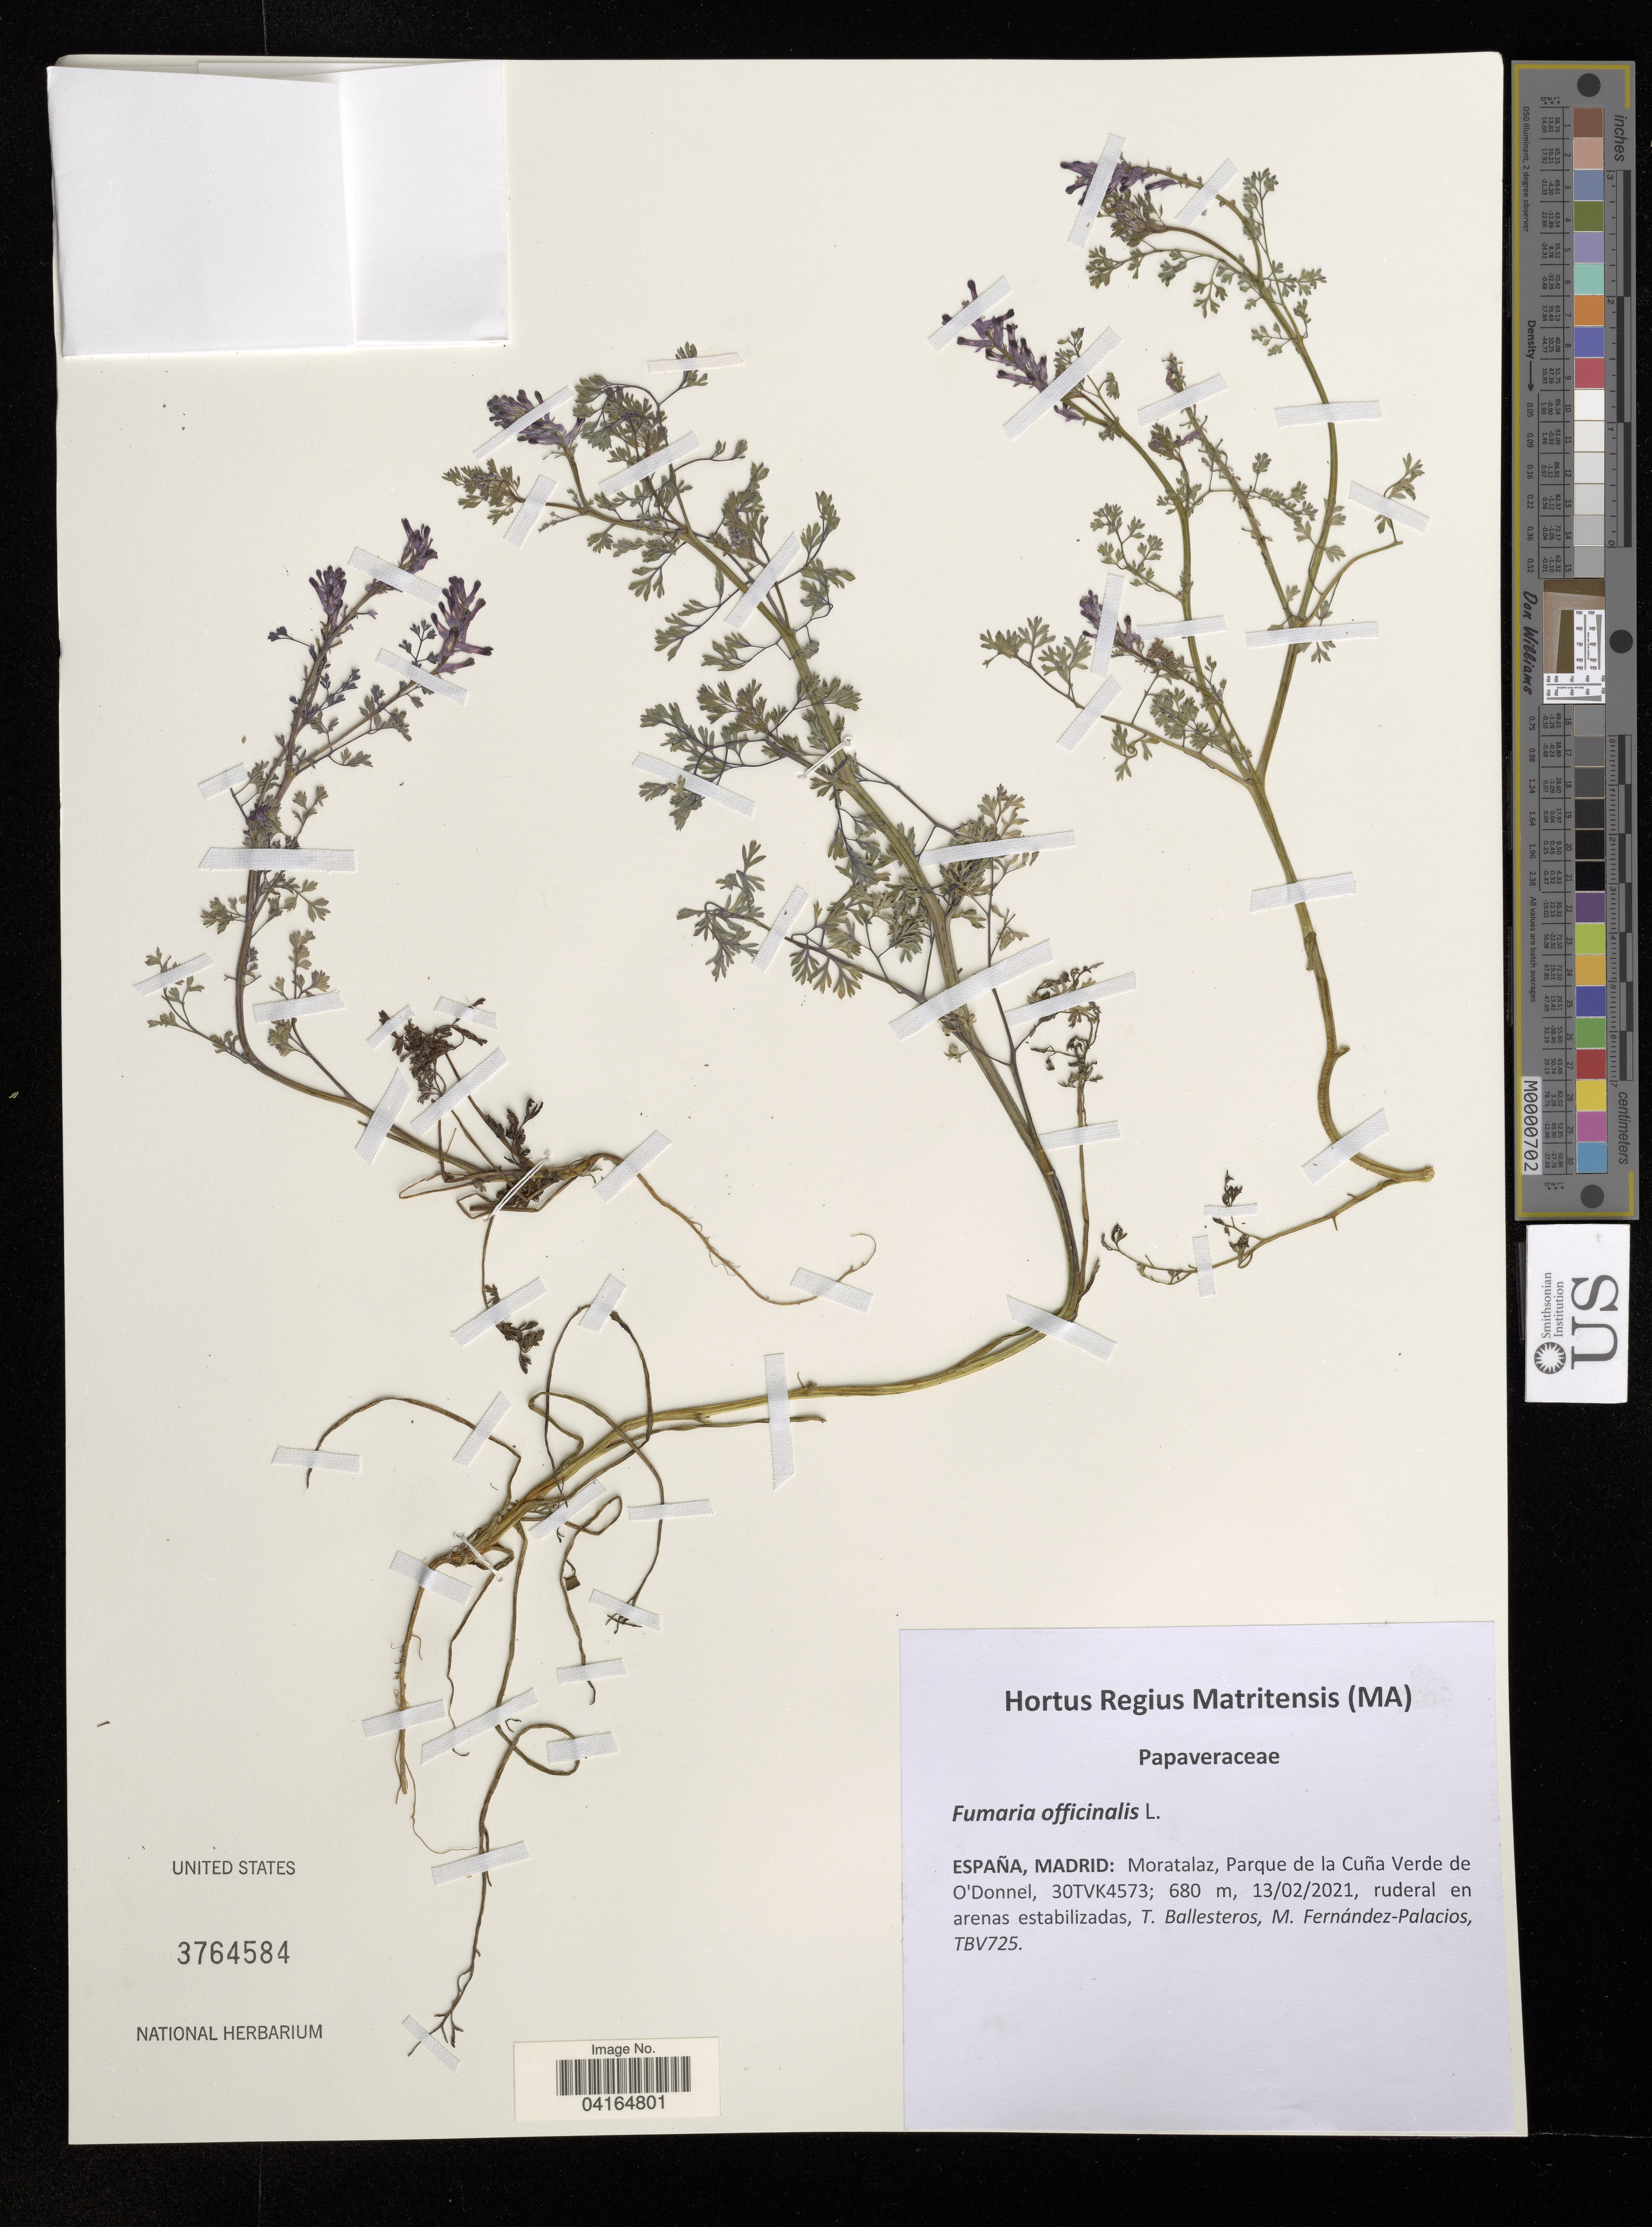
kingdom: Plantae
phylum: Tracheophyta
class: Magnoliopsida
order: Ranunculales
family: Papaveraceae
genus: Fumaria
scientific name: Fumaria officinalis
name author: L.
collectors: T. Ballesteros & M. Fernández-Palacio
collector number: TBV725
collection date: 2021-02-13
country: Spain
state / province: Madrid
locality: Moratalaz, Parque de la Cuña Verde de O'Donnel.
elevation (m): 680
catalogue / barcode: US 3764584